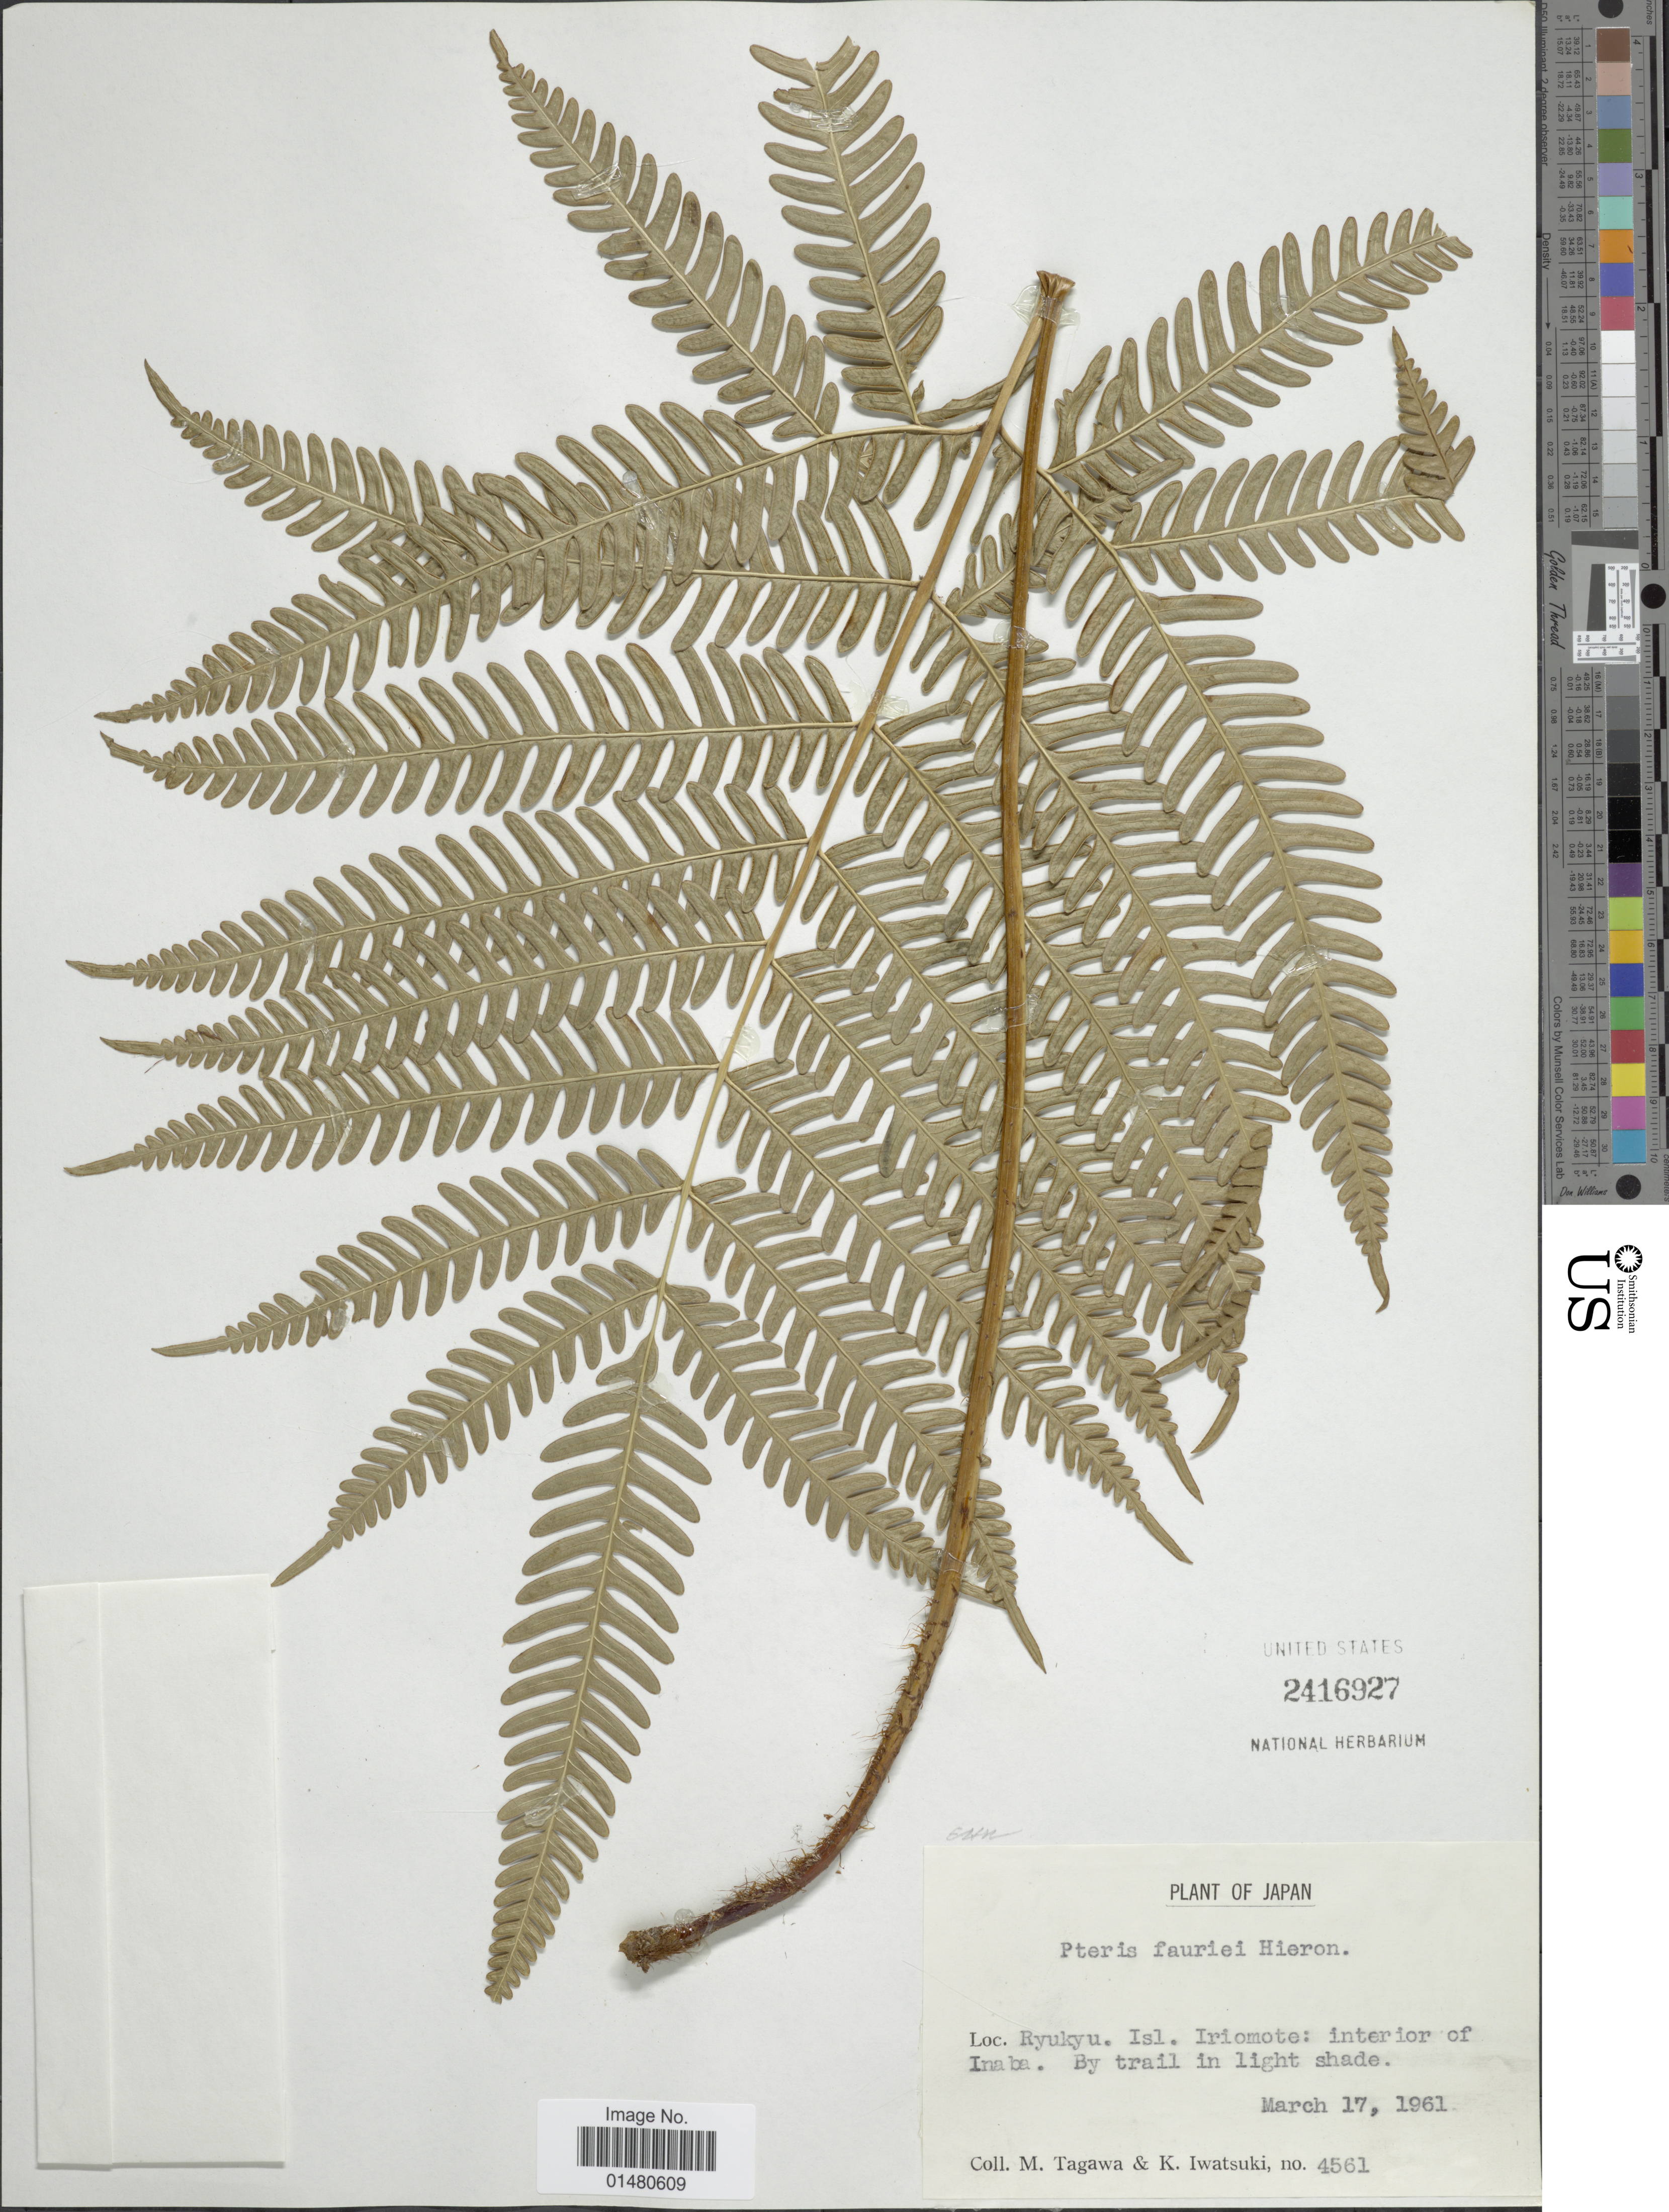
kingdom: Plantae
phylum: Tracheophyta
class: Polypodiopsida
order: Polypodiales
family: Pteridaceae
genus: Pteris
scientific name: Pteris fauriei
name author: Hieron.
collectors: M. Tagawa & K. Iwatsuki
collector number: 4561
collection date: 1961-03-17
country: Japan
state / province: Okinawa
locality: Ryukyu Isl. Iromote: interior of Inaba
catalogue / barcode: US 2416927